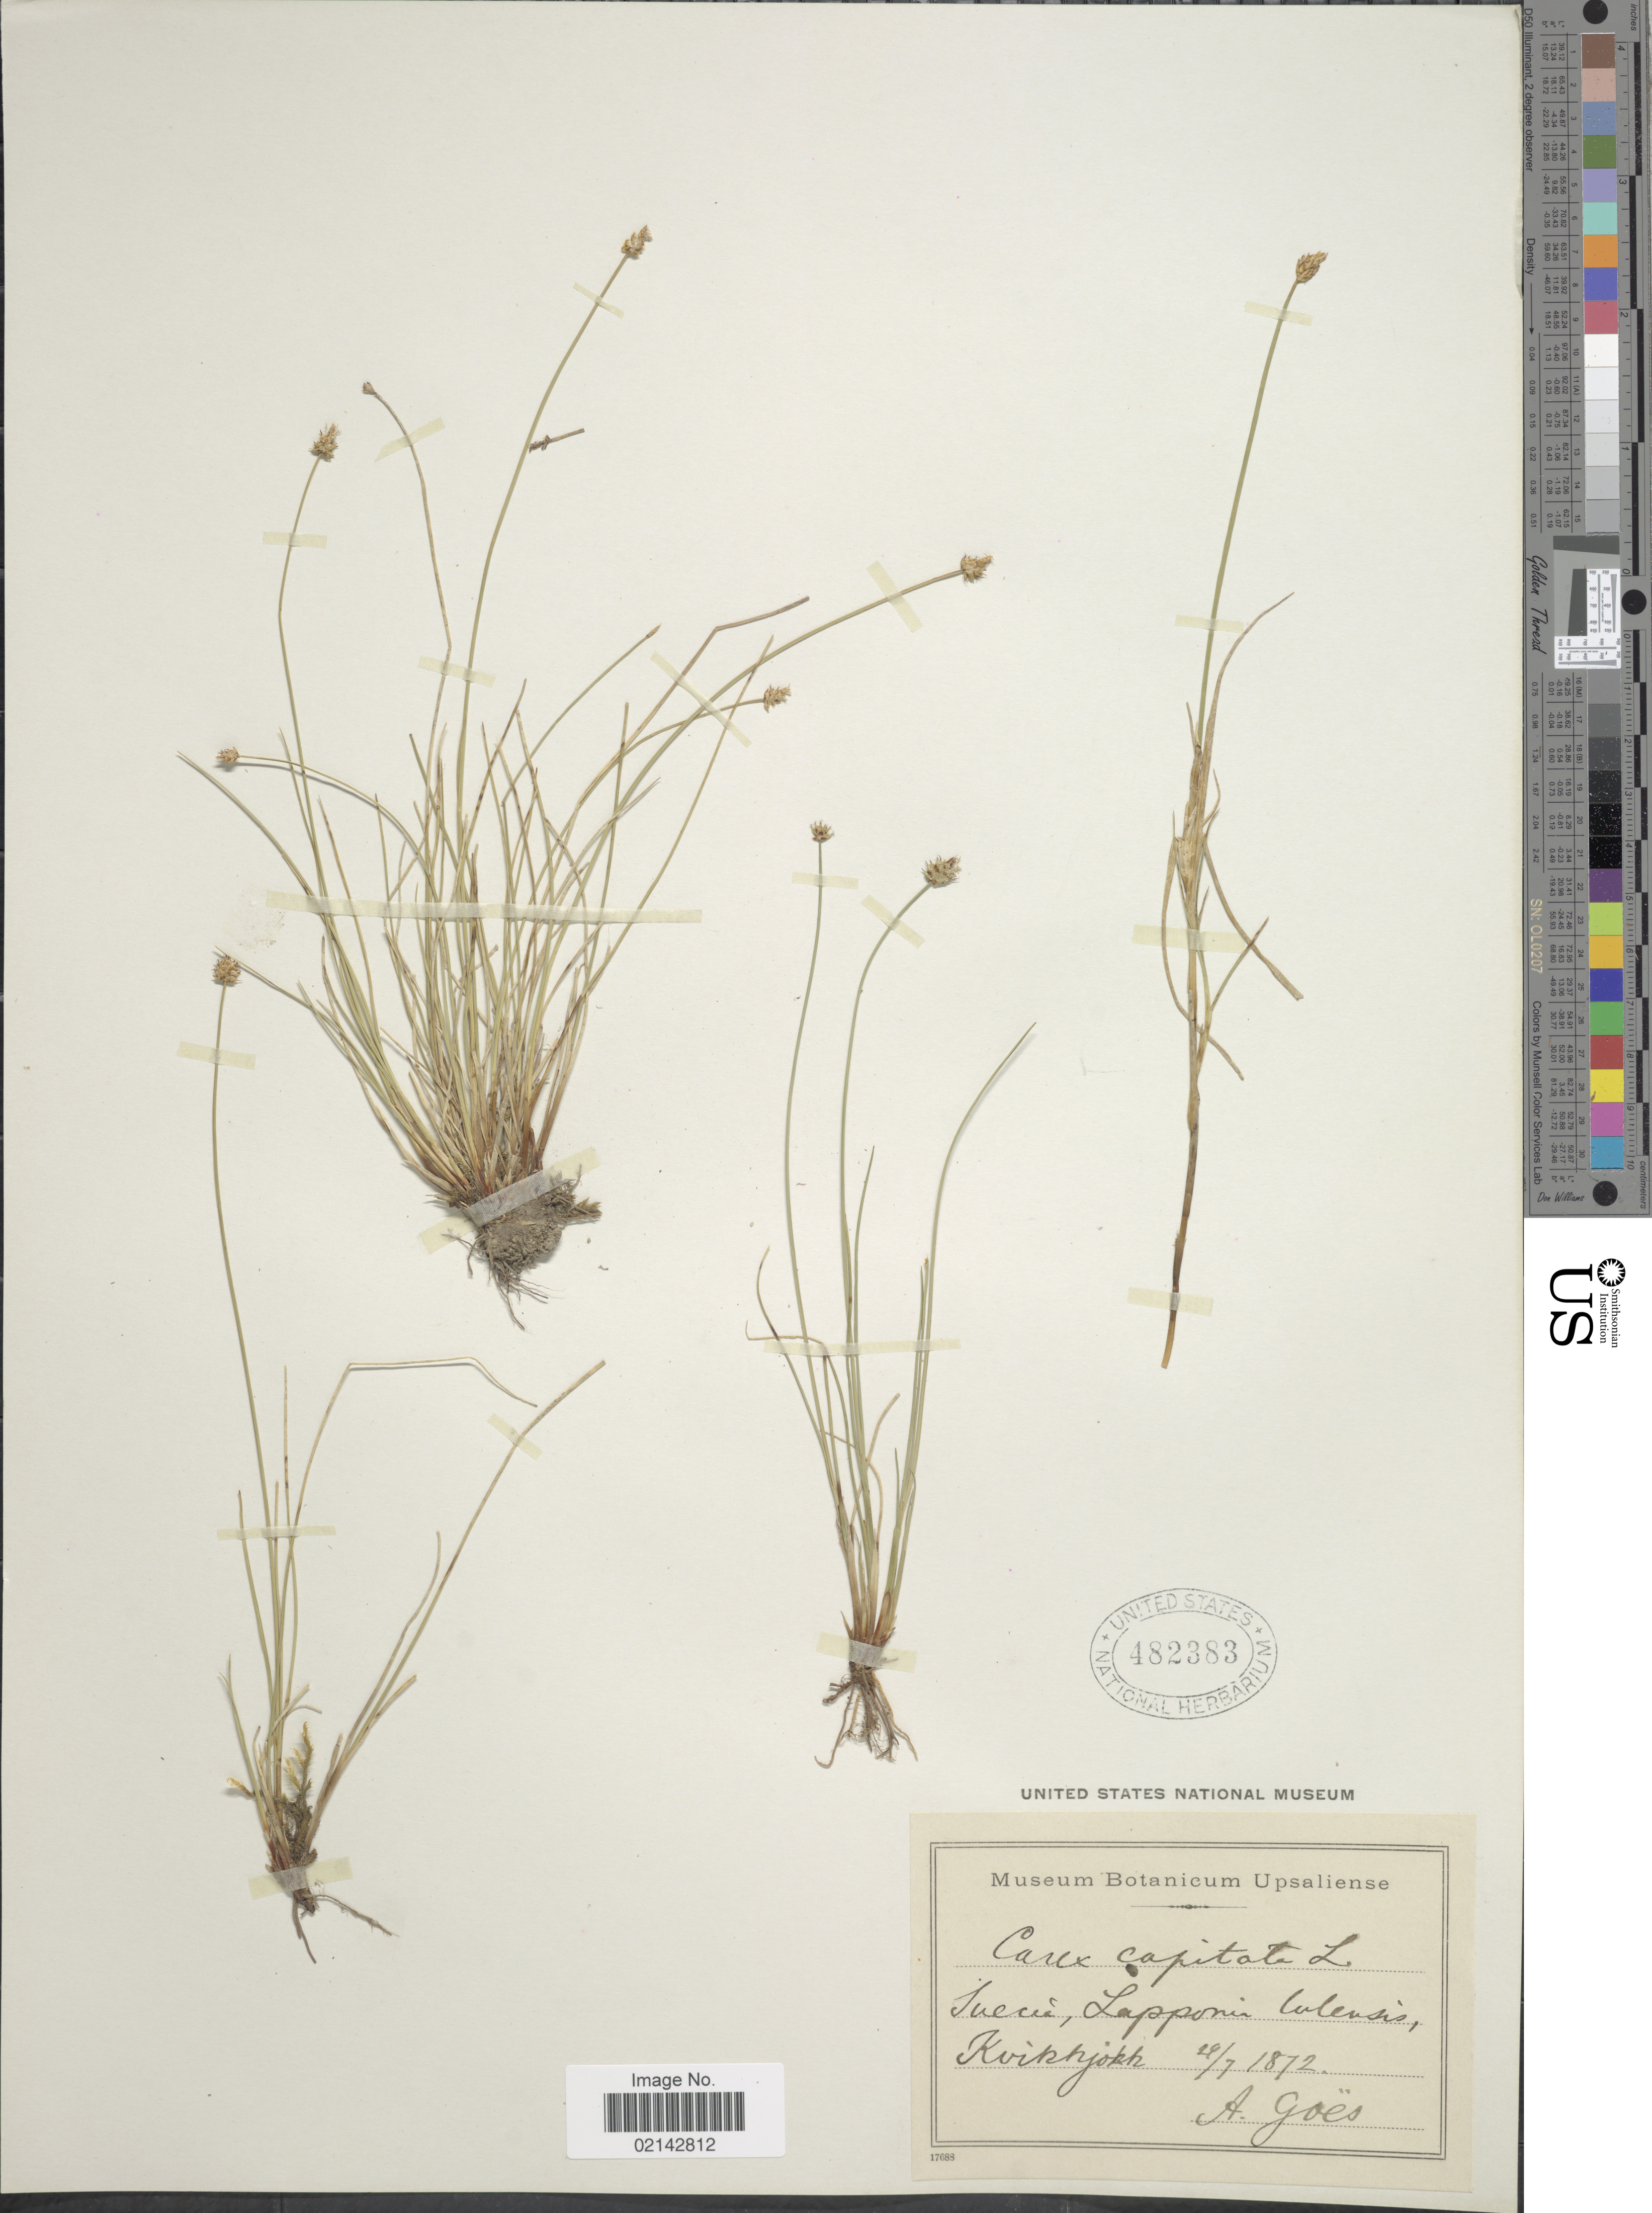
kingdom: Plantae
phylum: Tracheophyta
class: Liliopsida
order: Poales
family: Cyperaceae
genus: Carex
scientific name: Carex capitata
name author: L.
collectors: A. Goes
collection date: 1872-07-28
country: Sweden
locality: Suecia, Lapponia Colensis, Kvikkjokk.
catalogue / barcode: US 482383